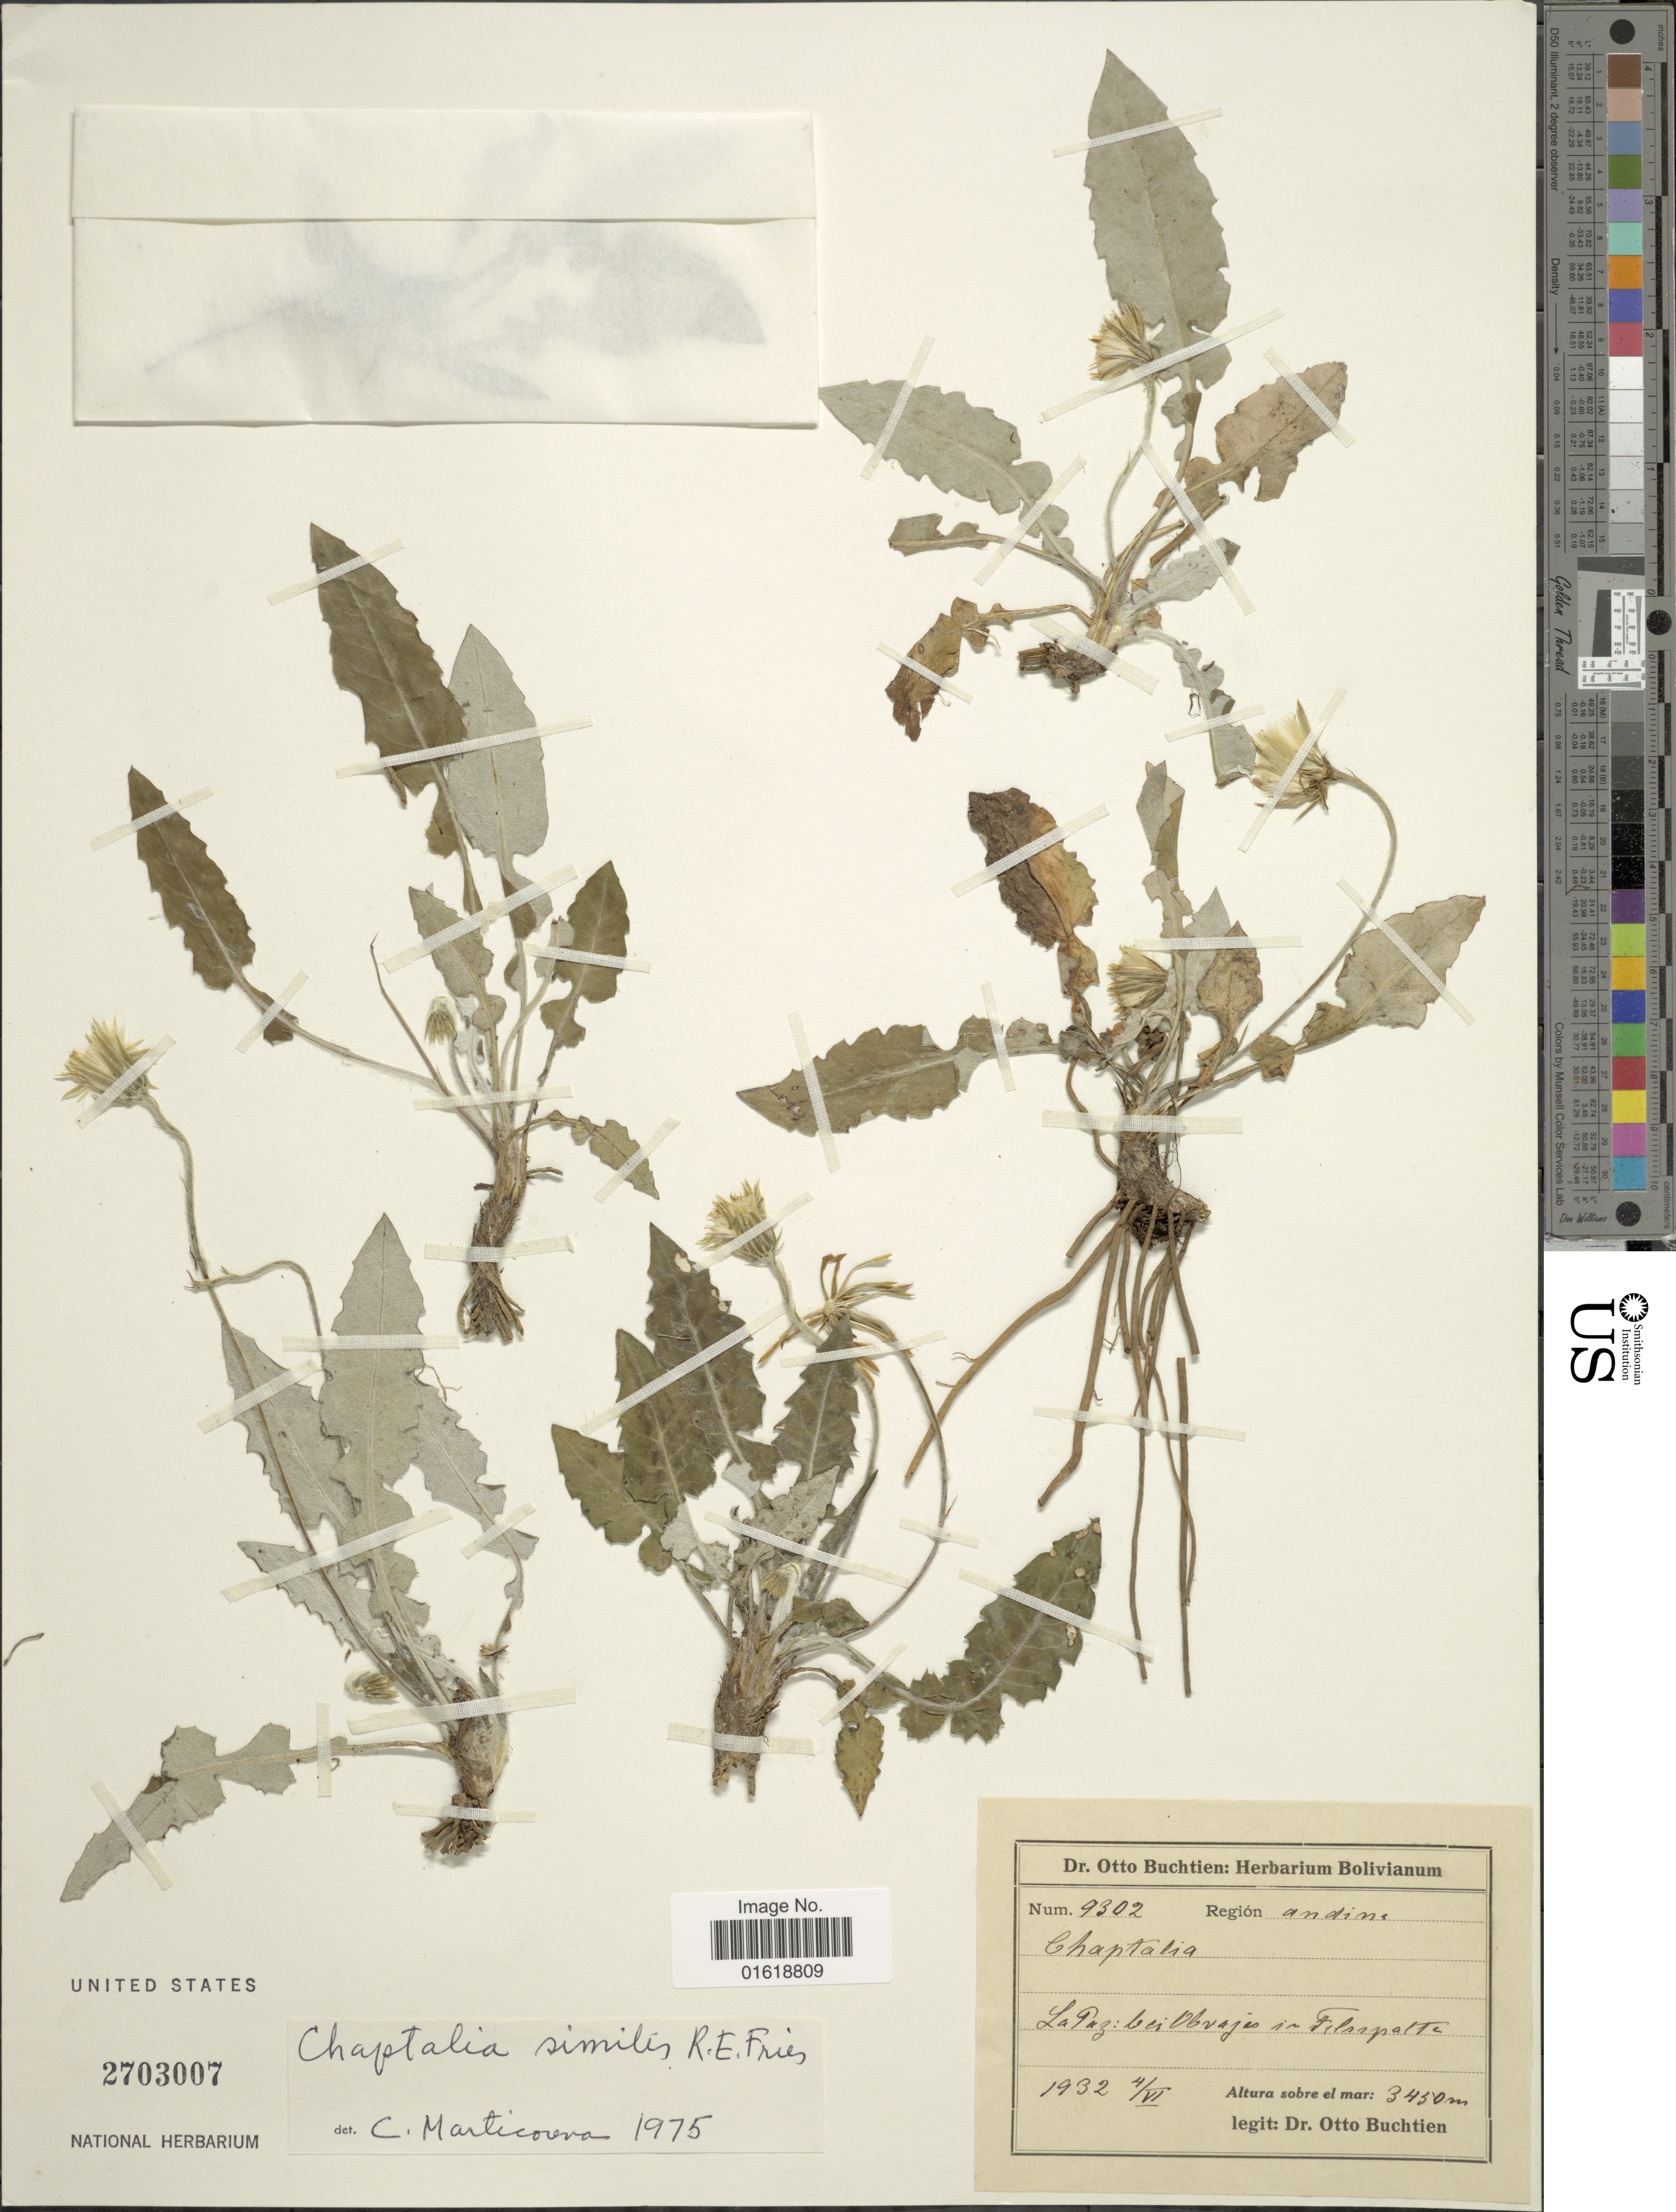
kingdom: Plantae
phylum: Tracheophyta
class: Magnoliopsida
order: Asterales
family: Asteraceae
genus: Chaptalia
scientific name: Chaptalia similis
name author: R.E. Fr.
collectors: O. Buchtien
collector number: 9302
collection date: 1932-06-04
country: Bolivia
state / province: La Paz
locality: Región andine, bei Obrajes in Felsspalte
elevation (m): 3450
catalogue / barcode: US 2703007